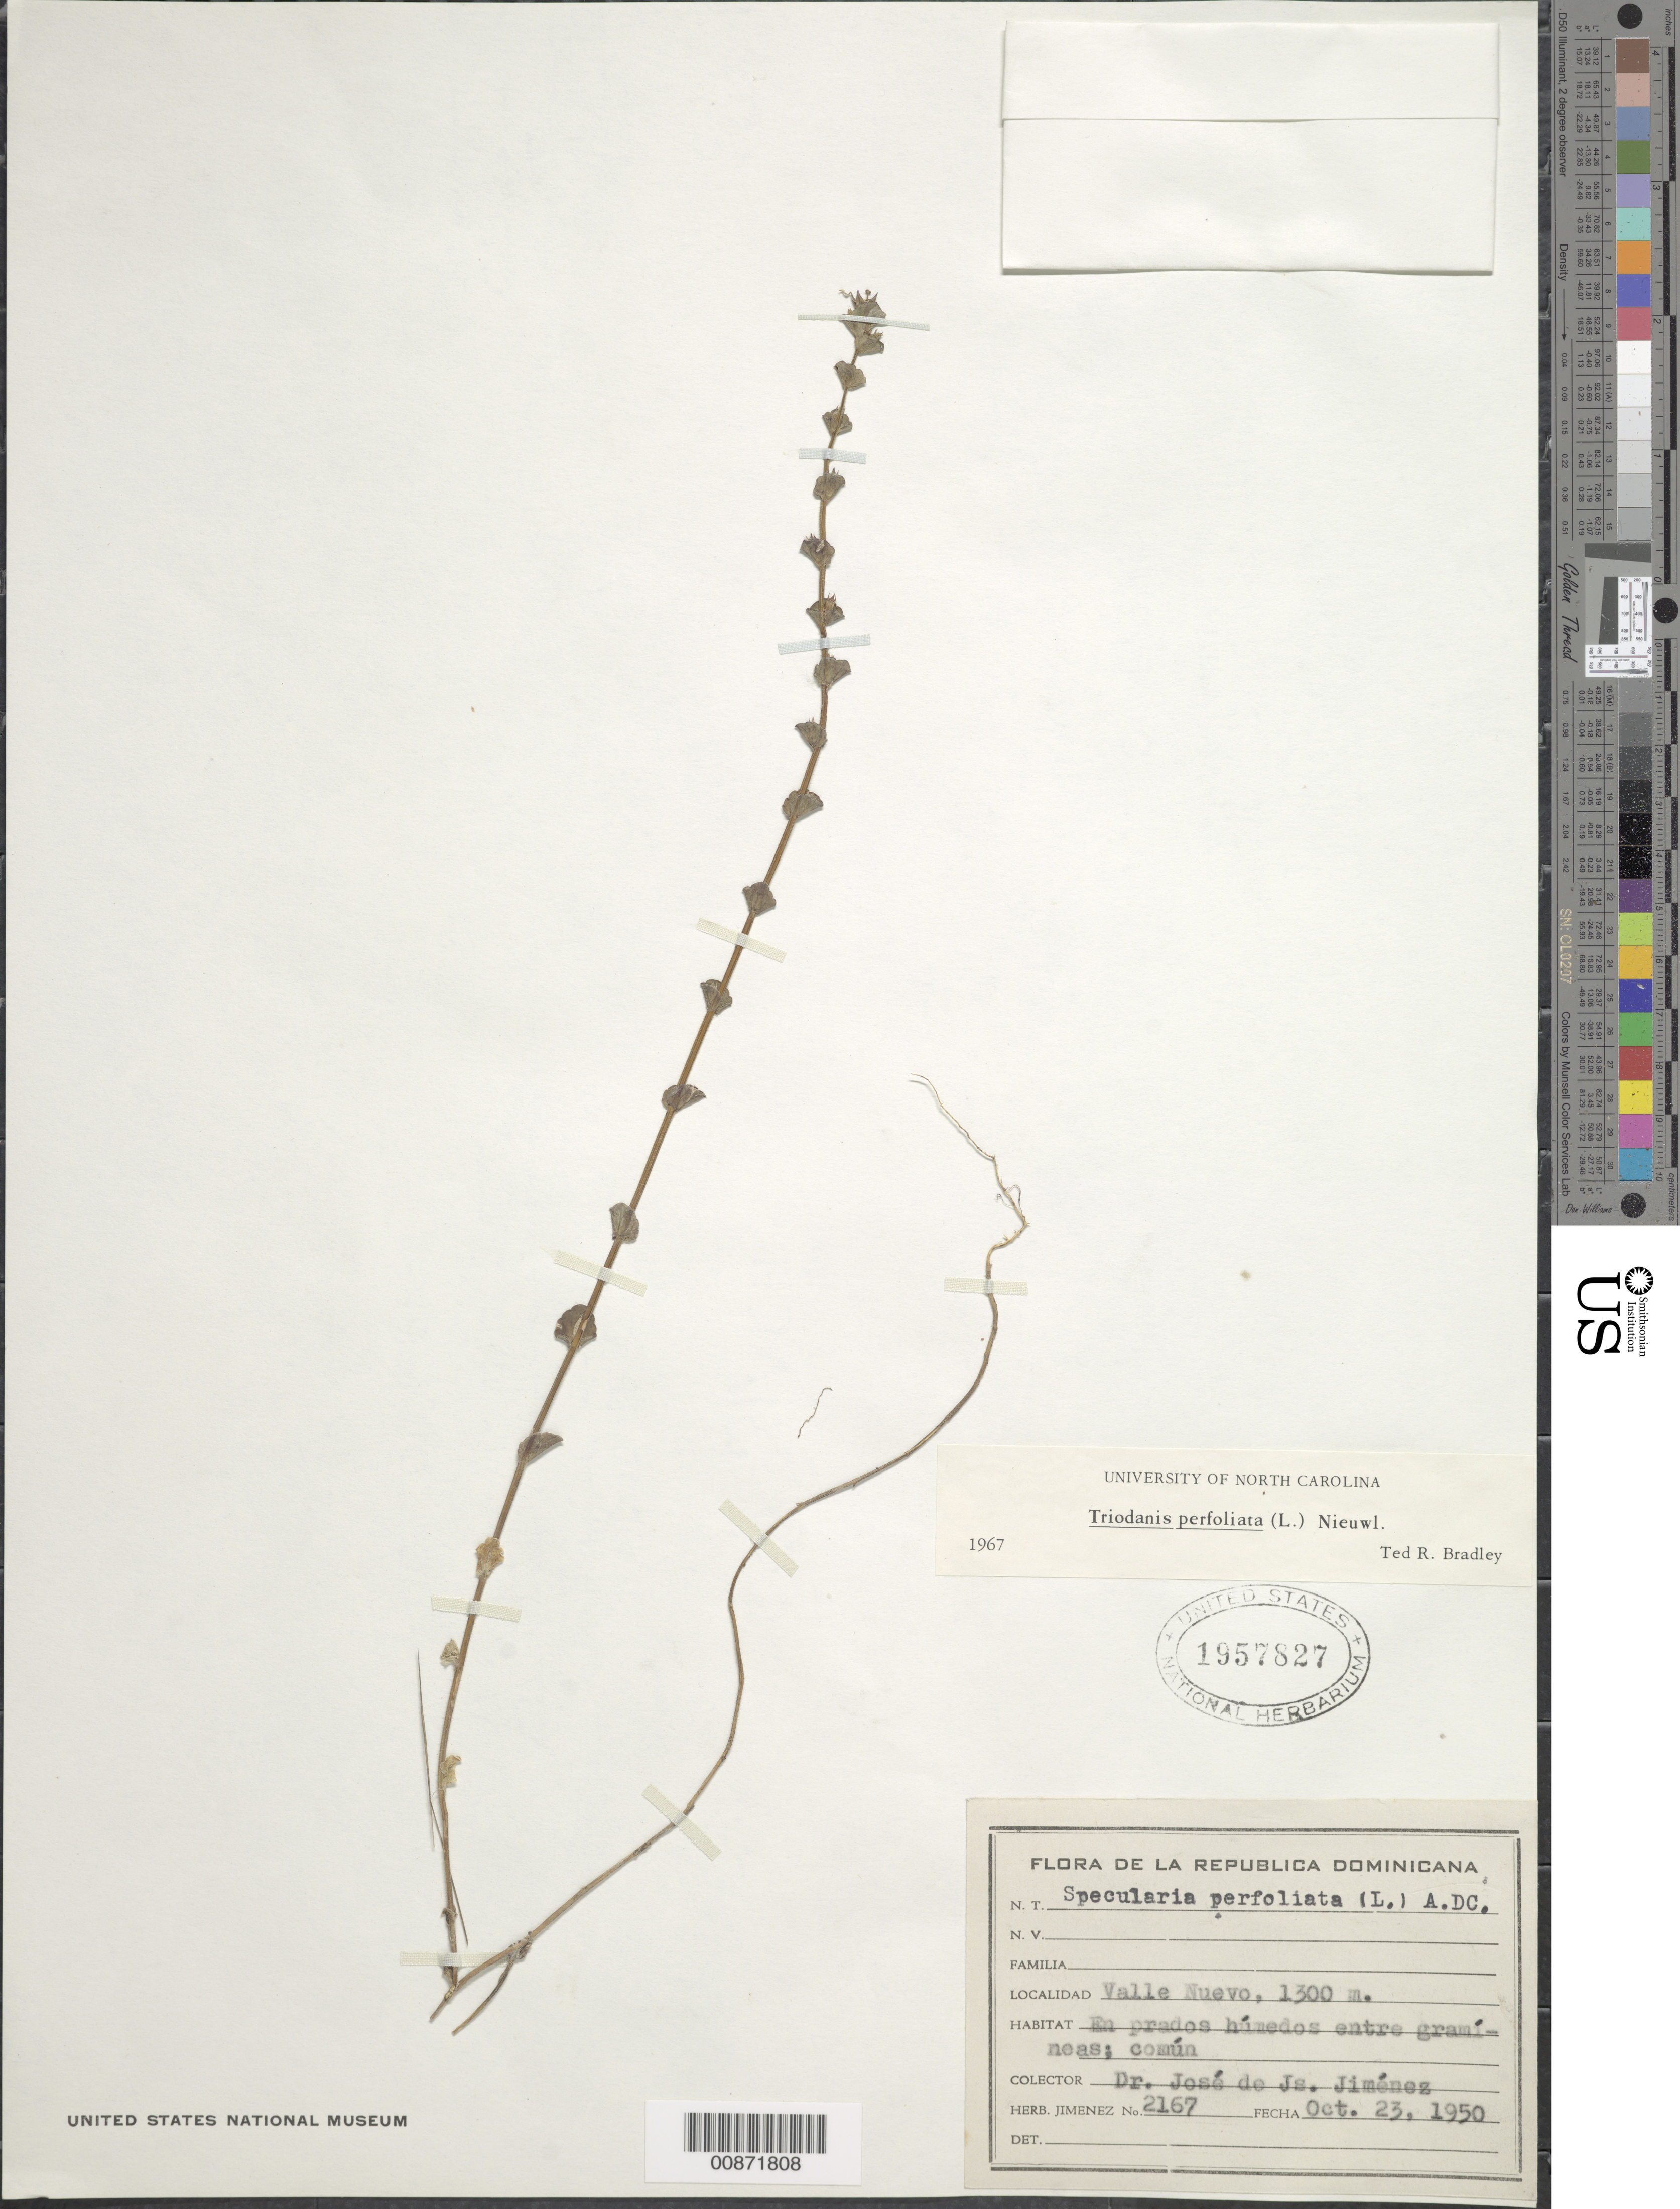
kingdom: Plantae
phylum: Tracheophyta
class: Magnoliopsida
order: Asterales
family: Campanulaceae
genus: Triodanis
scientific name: Triodanis perfoliata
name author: (L.) Nieuwl.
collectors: J. J. Jiménez Almonte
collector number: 2167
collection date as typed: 23 Oct 1950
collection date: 1950-10-23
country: Dominican Republic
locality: Valle Nuevo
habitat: En prados húmedos entre gramíneas; común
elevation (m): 1300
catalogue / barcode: US 1957827